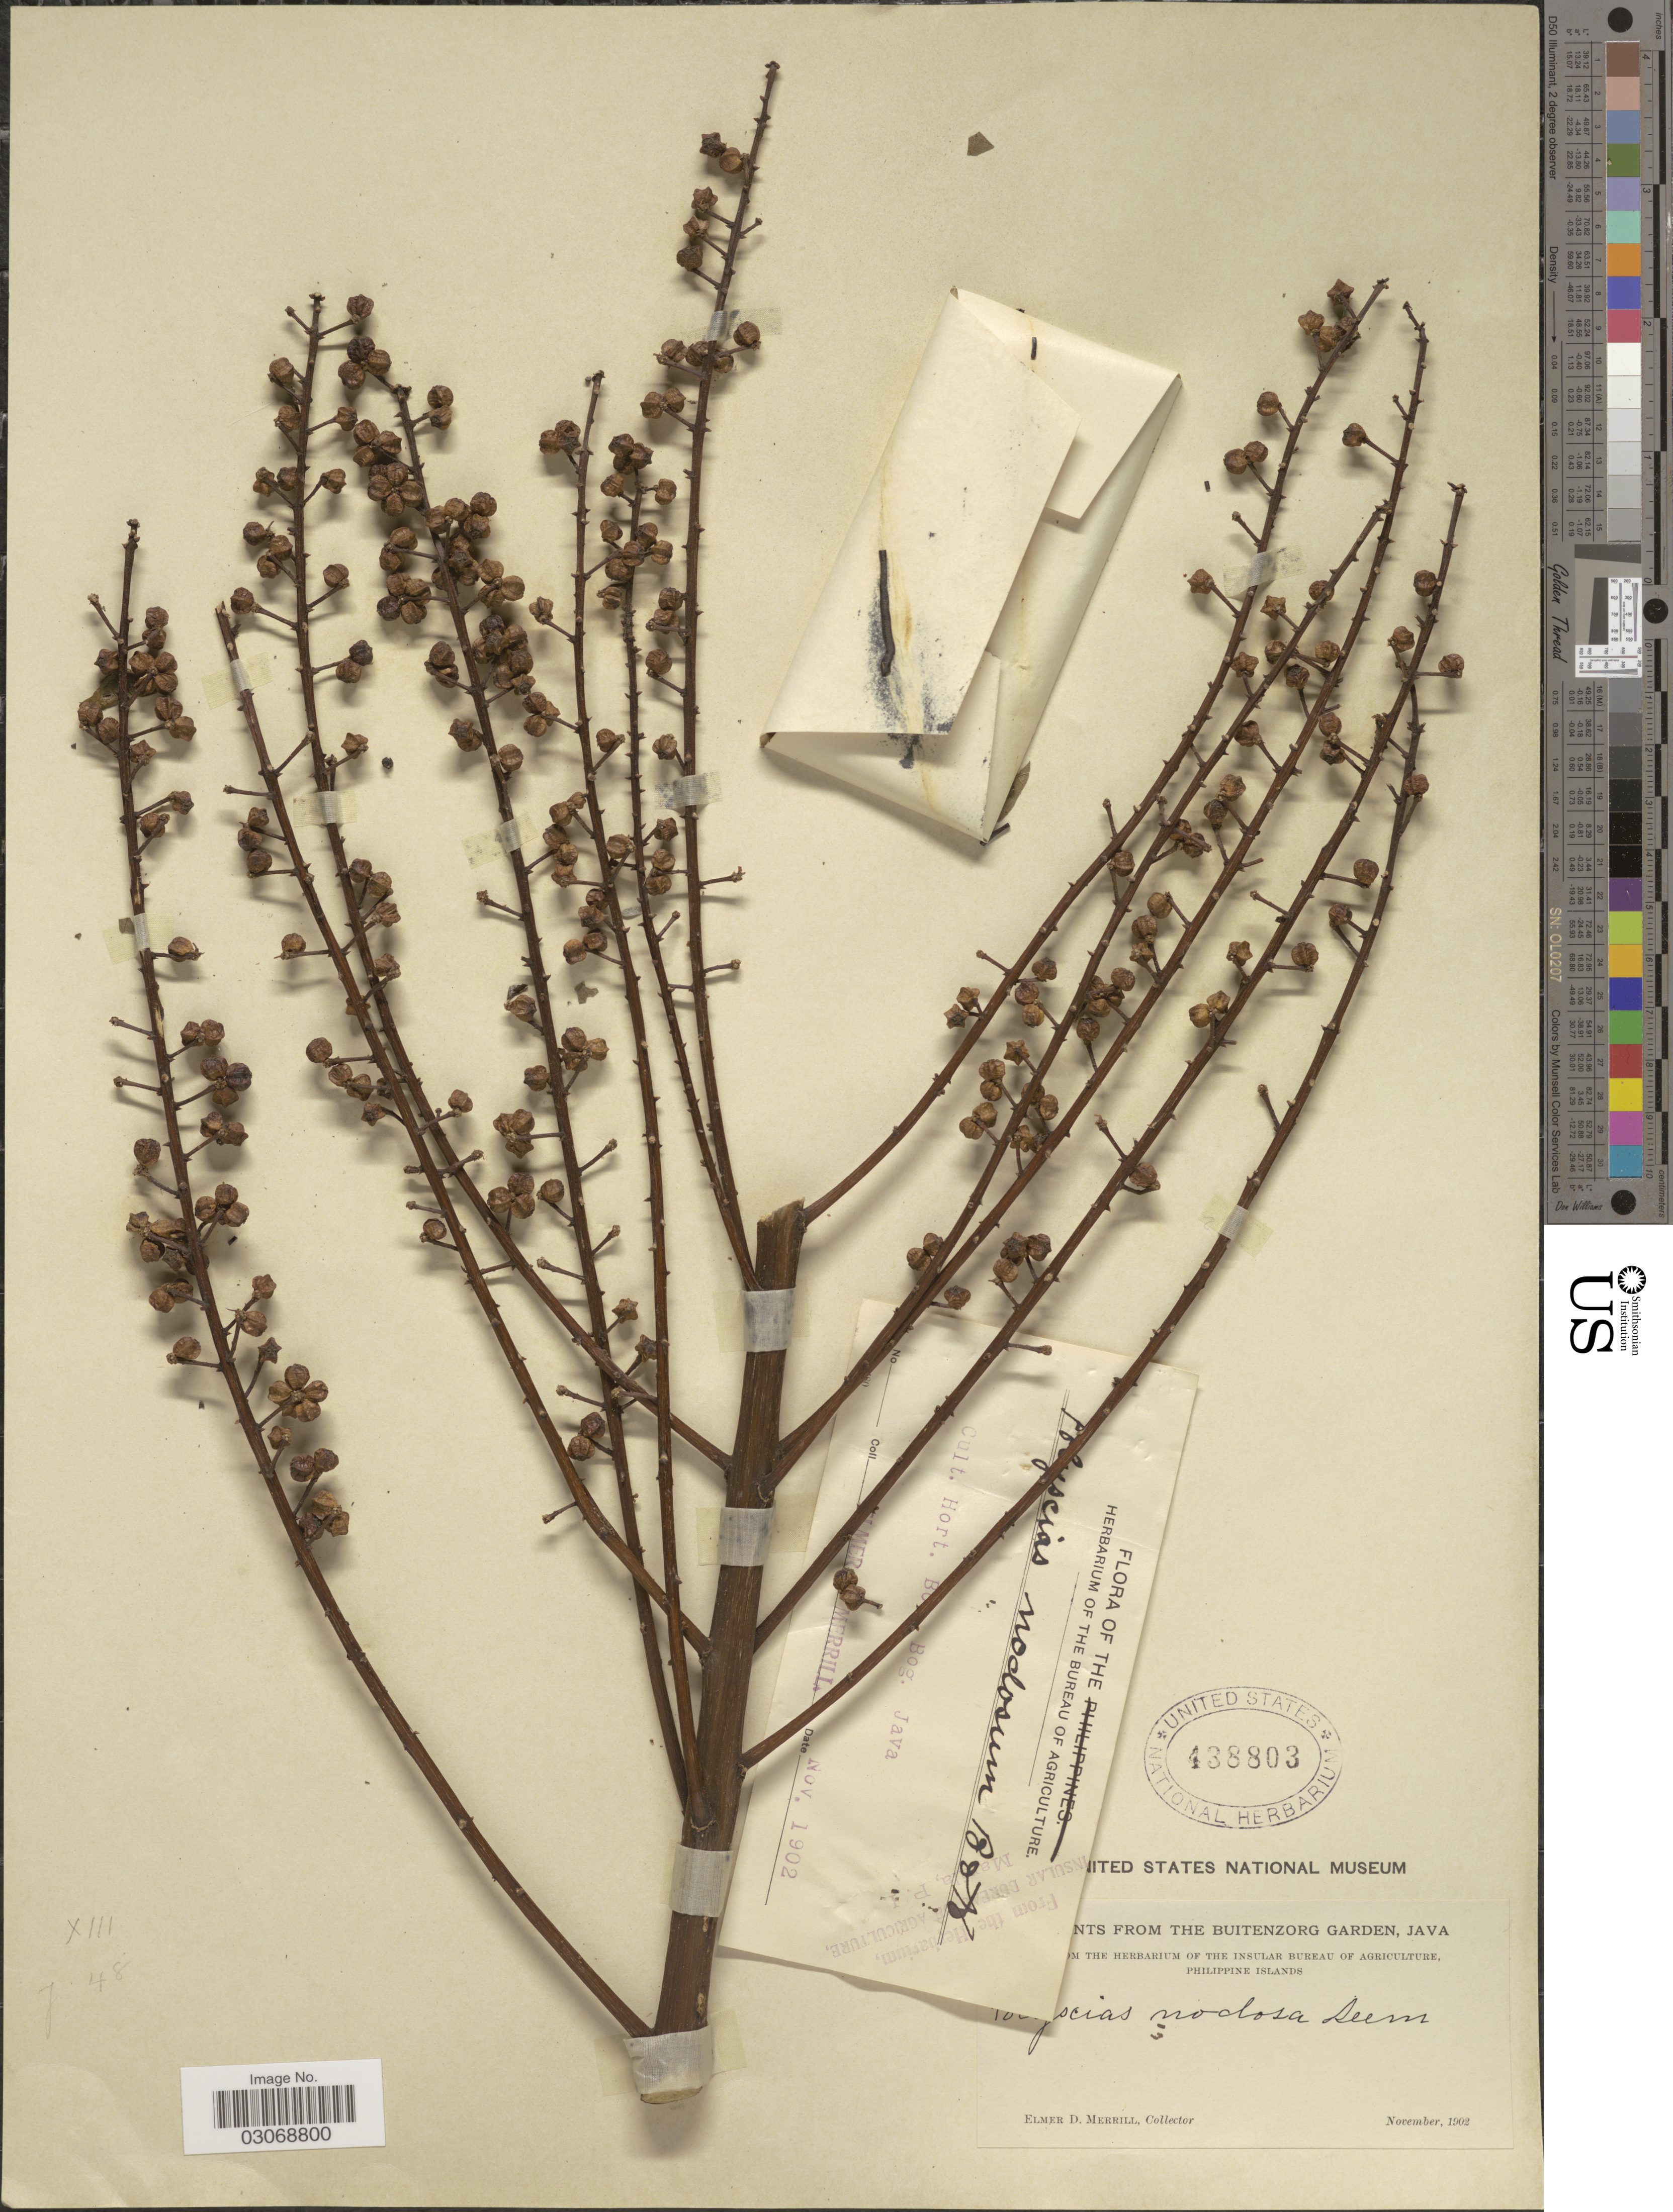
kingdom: Plantae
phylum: Tracheophyta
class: Magnoliopsida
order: Apiales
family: Araliaceae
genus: Polyscias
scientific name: Polyscias nodosa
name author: (Blume) Seem.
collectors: E. D. Merrill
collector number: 702*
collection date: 1902-11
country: Indonesia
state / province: Java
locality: Cult. Hort. Bot. Bog. Java, The Buitenzorg Garden.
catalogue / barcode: US 438803